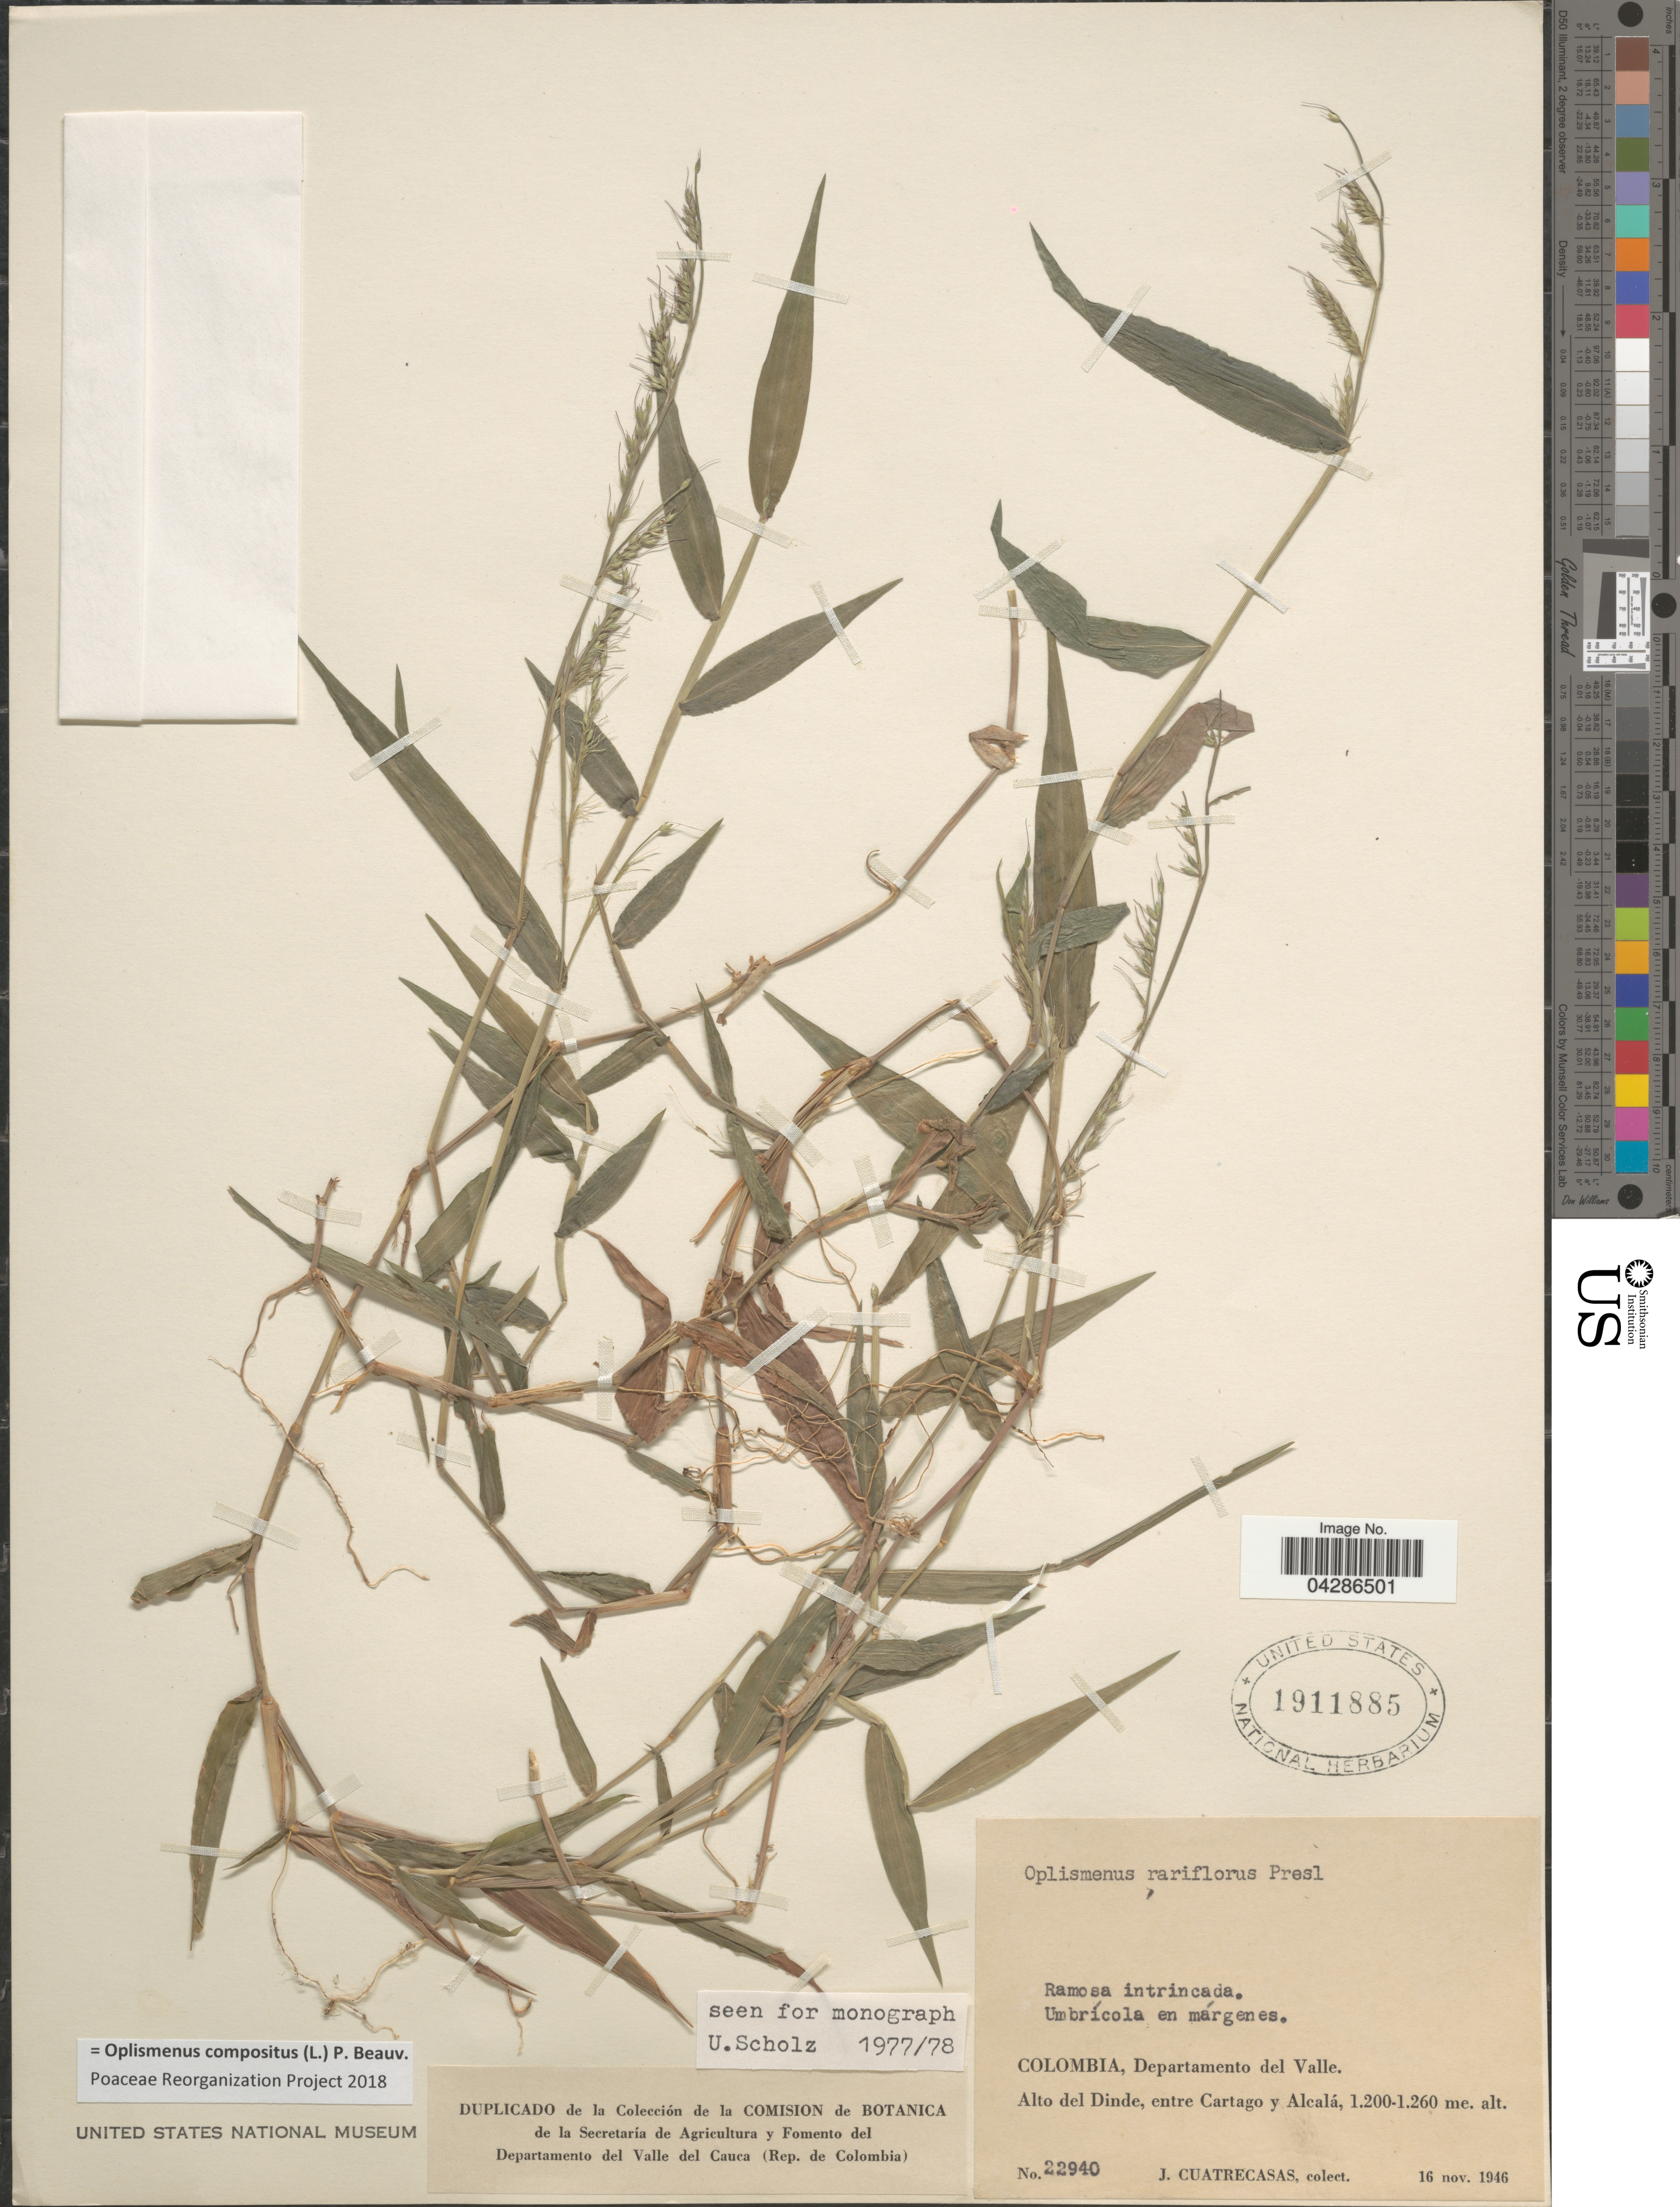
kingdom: Plantae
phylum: Tracheophyta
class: Liliopsida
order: Poales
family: Poaceae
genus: Oplismenus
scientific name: Oplismenus compositus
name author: (L.) P. Beauv.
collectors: J. Cuatrecasas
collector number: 22940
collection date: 1946-11-16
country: Colombia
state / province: Valle del Cauca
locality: Departamento del Valle. Alto del Dinde, entre Cartago y Alcalá.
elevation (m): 1200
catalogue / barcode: US 1911885